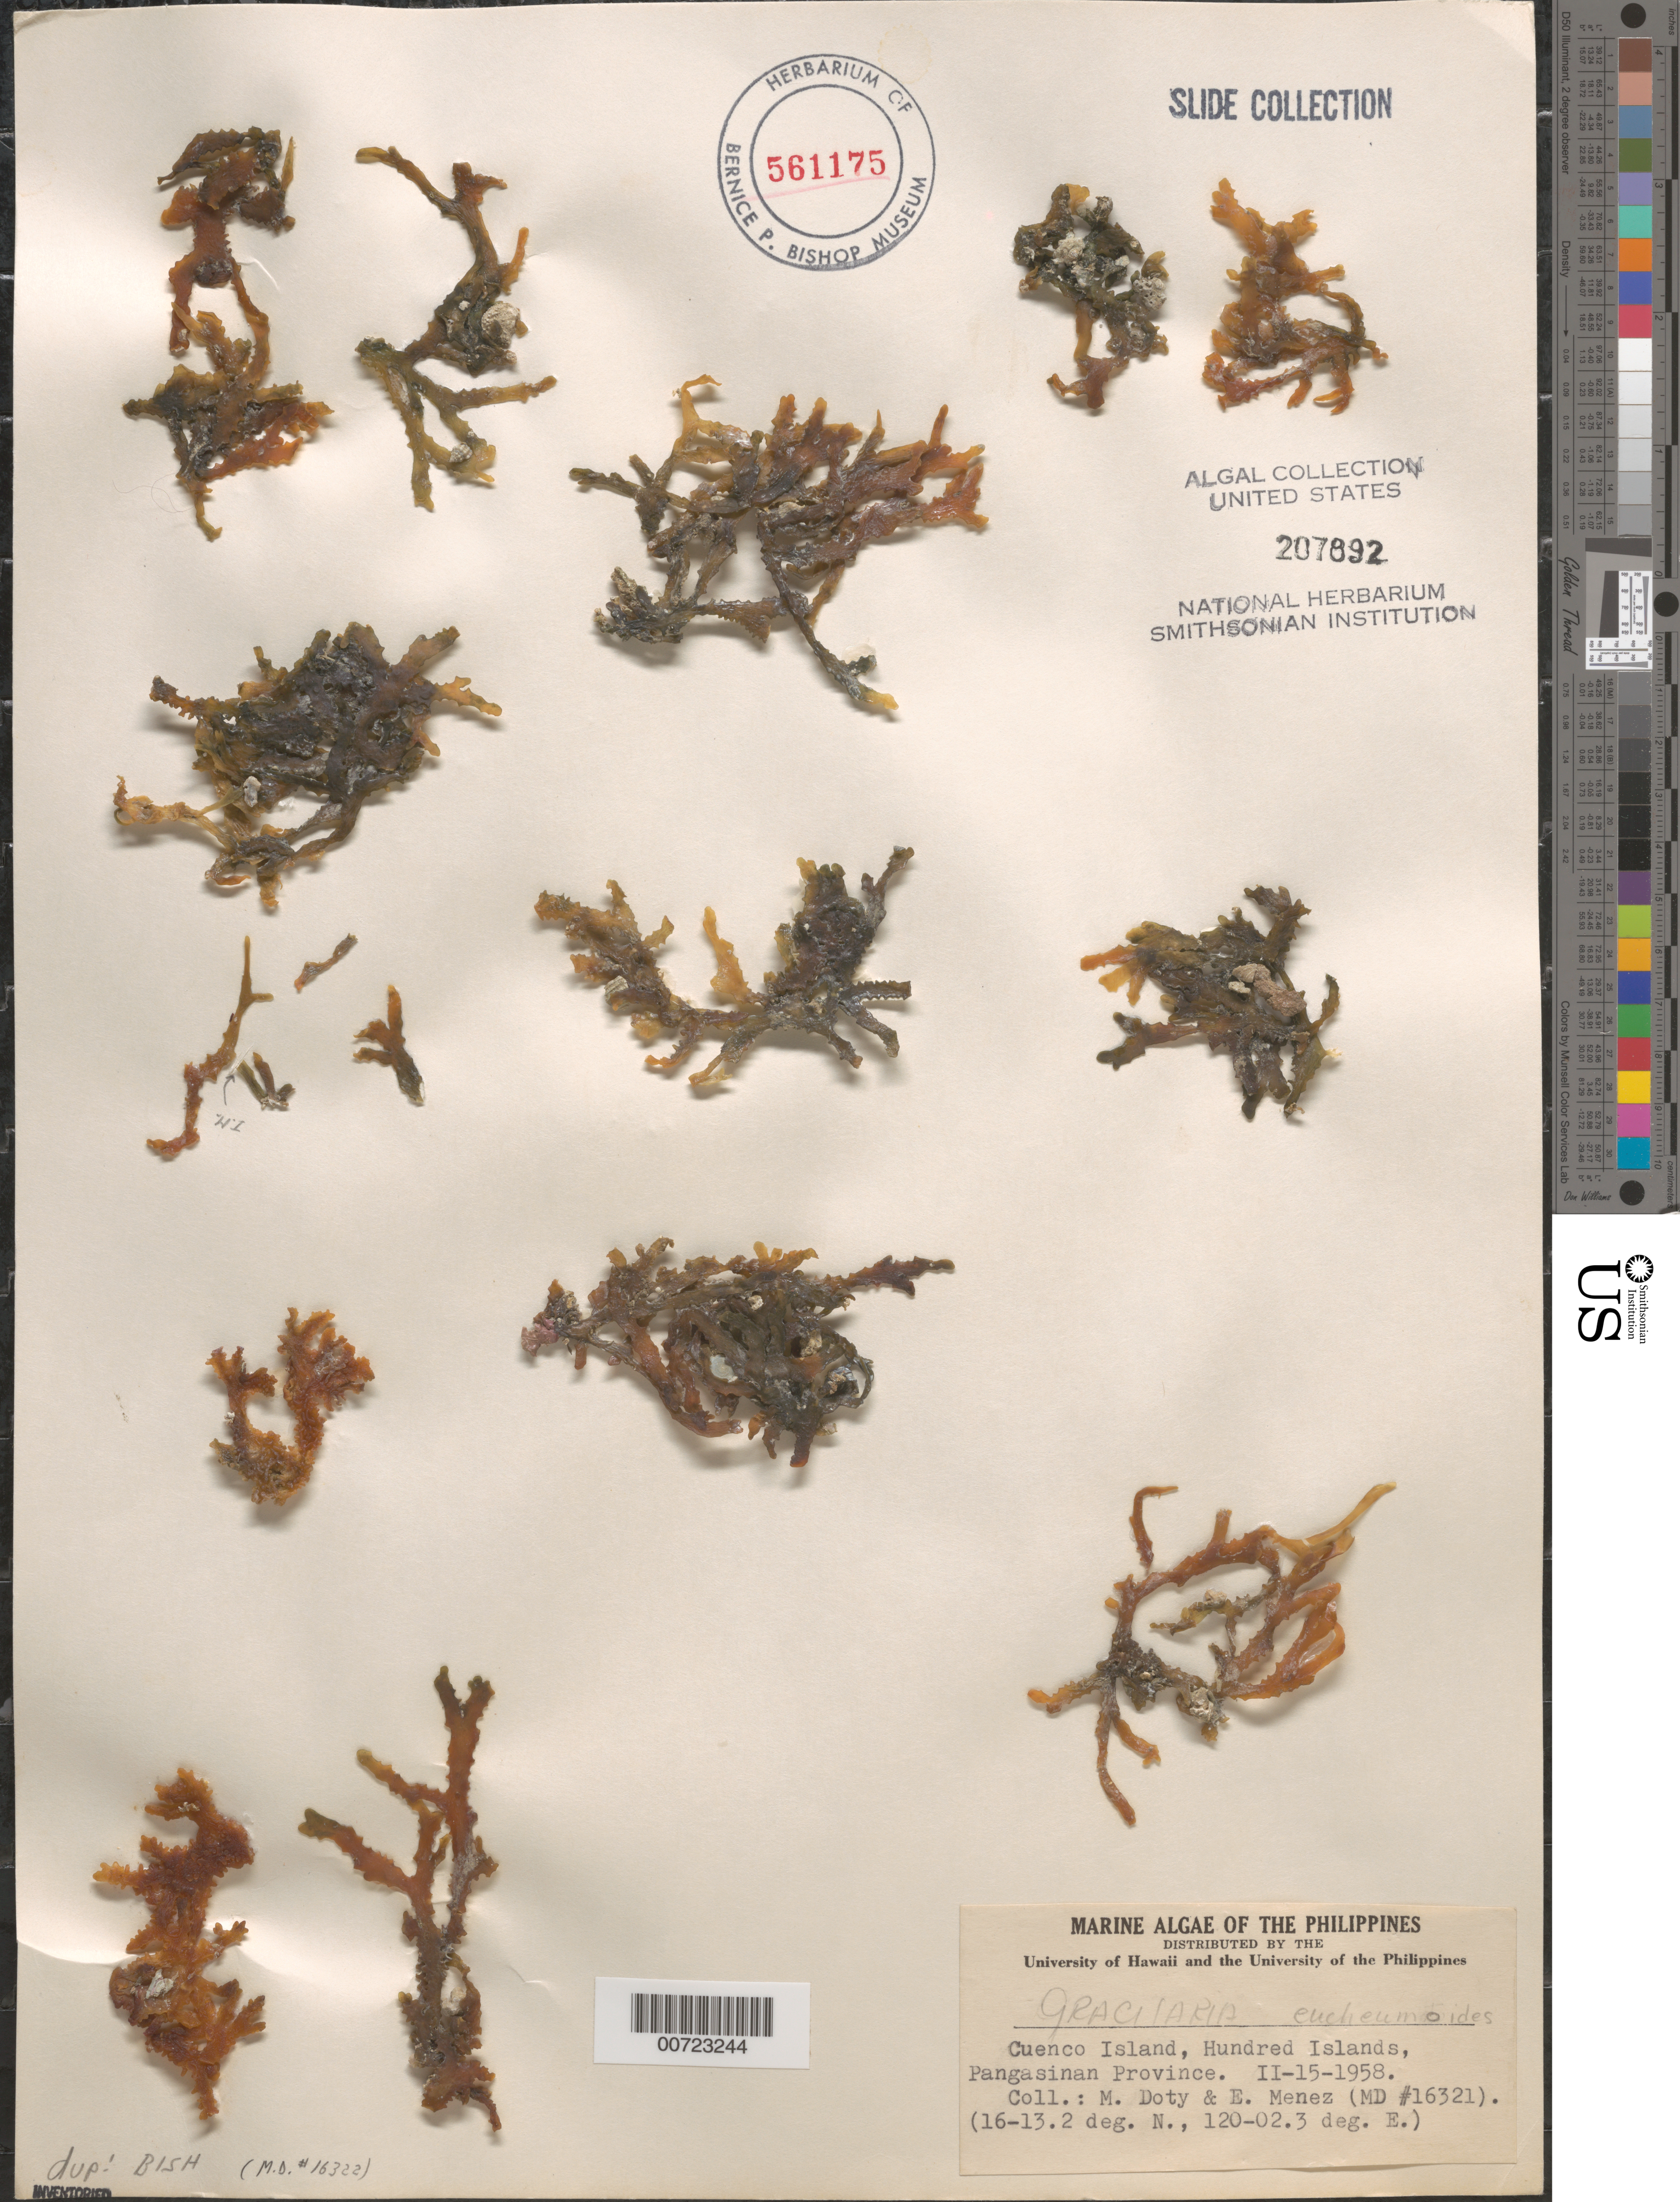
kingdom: Plantae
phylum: Rhodophyta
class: Florideophyceae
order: Gracilariales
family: Gracilariaceae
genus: Gracilaria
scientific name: Gracilaria eucheumioides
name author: Harv.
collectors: M. S. Doty & Meñez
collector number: MSD 16321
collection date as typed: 15 Feb 1958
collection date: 1958-02-15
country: Philippines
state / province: Ilocos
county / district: Pangasinan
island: Cuenco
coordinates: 16-13.2 deg. N., 120-02.3 deg. E.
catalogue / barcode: US 207892